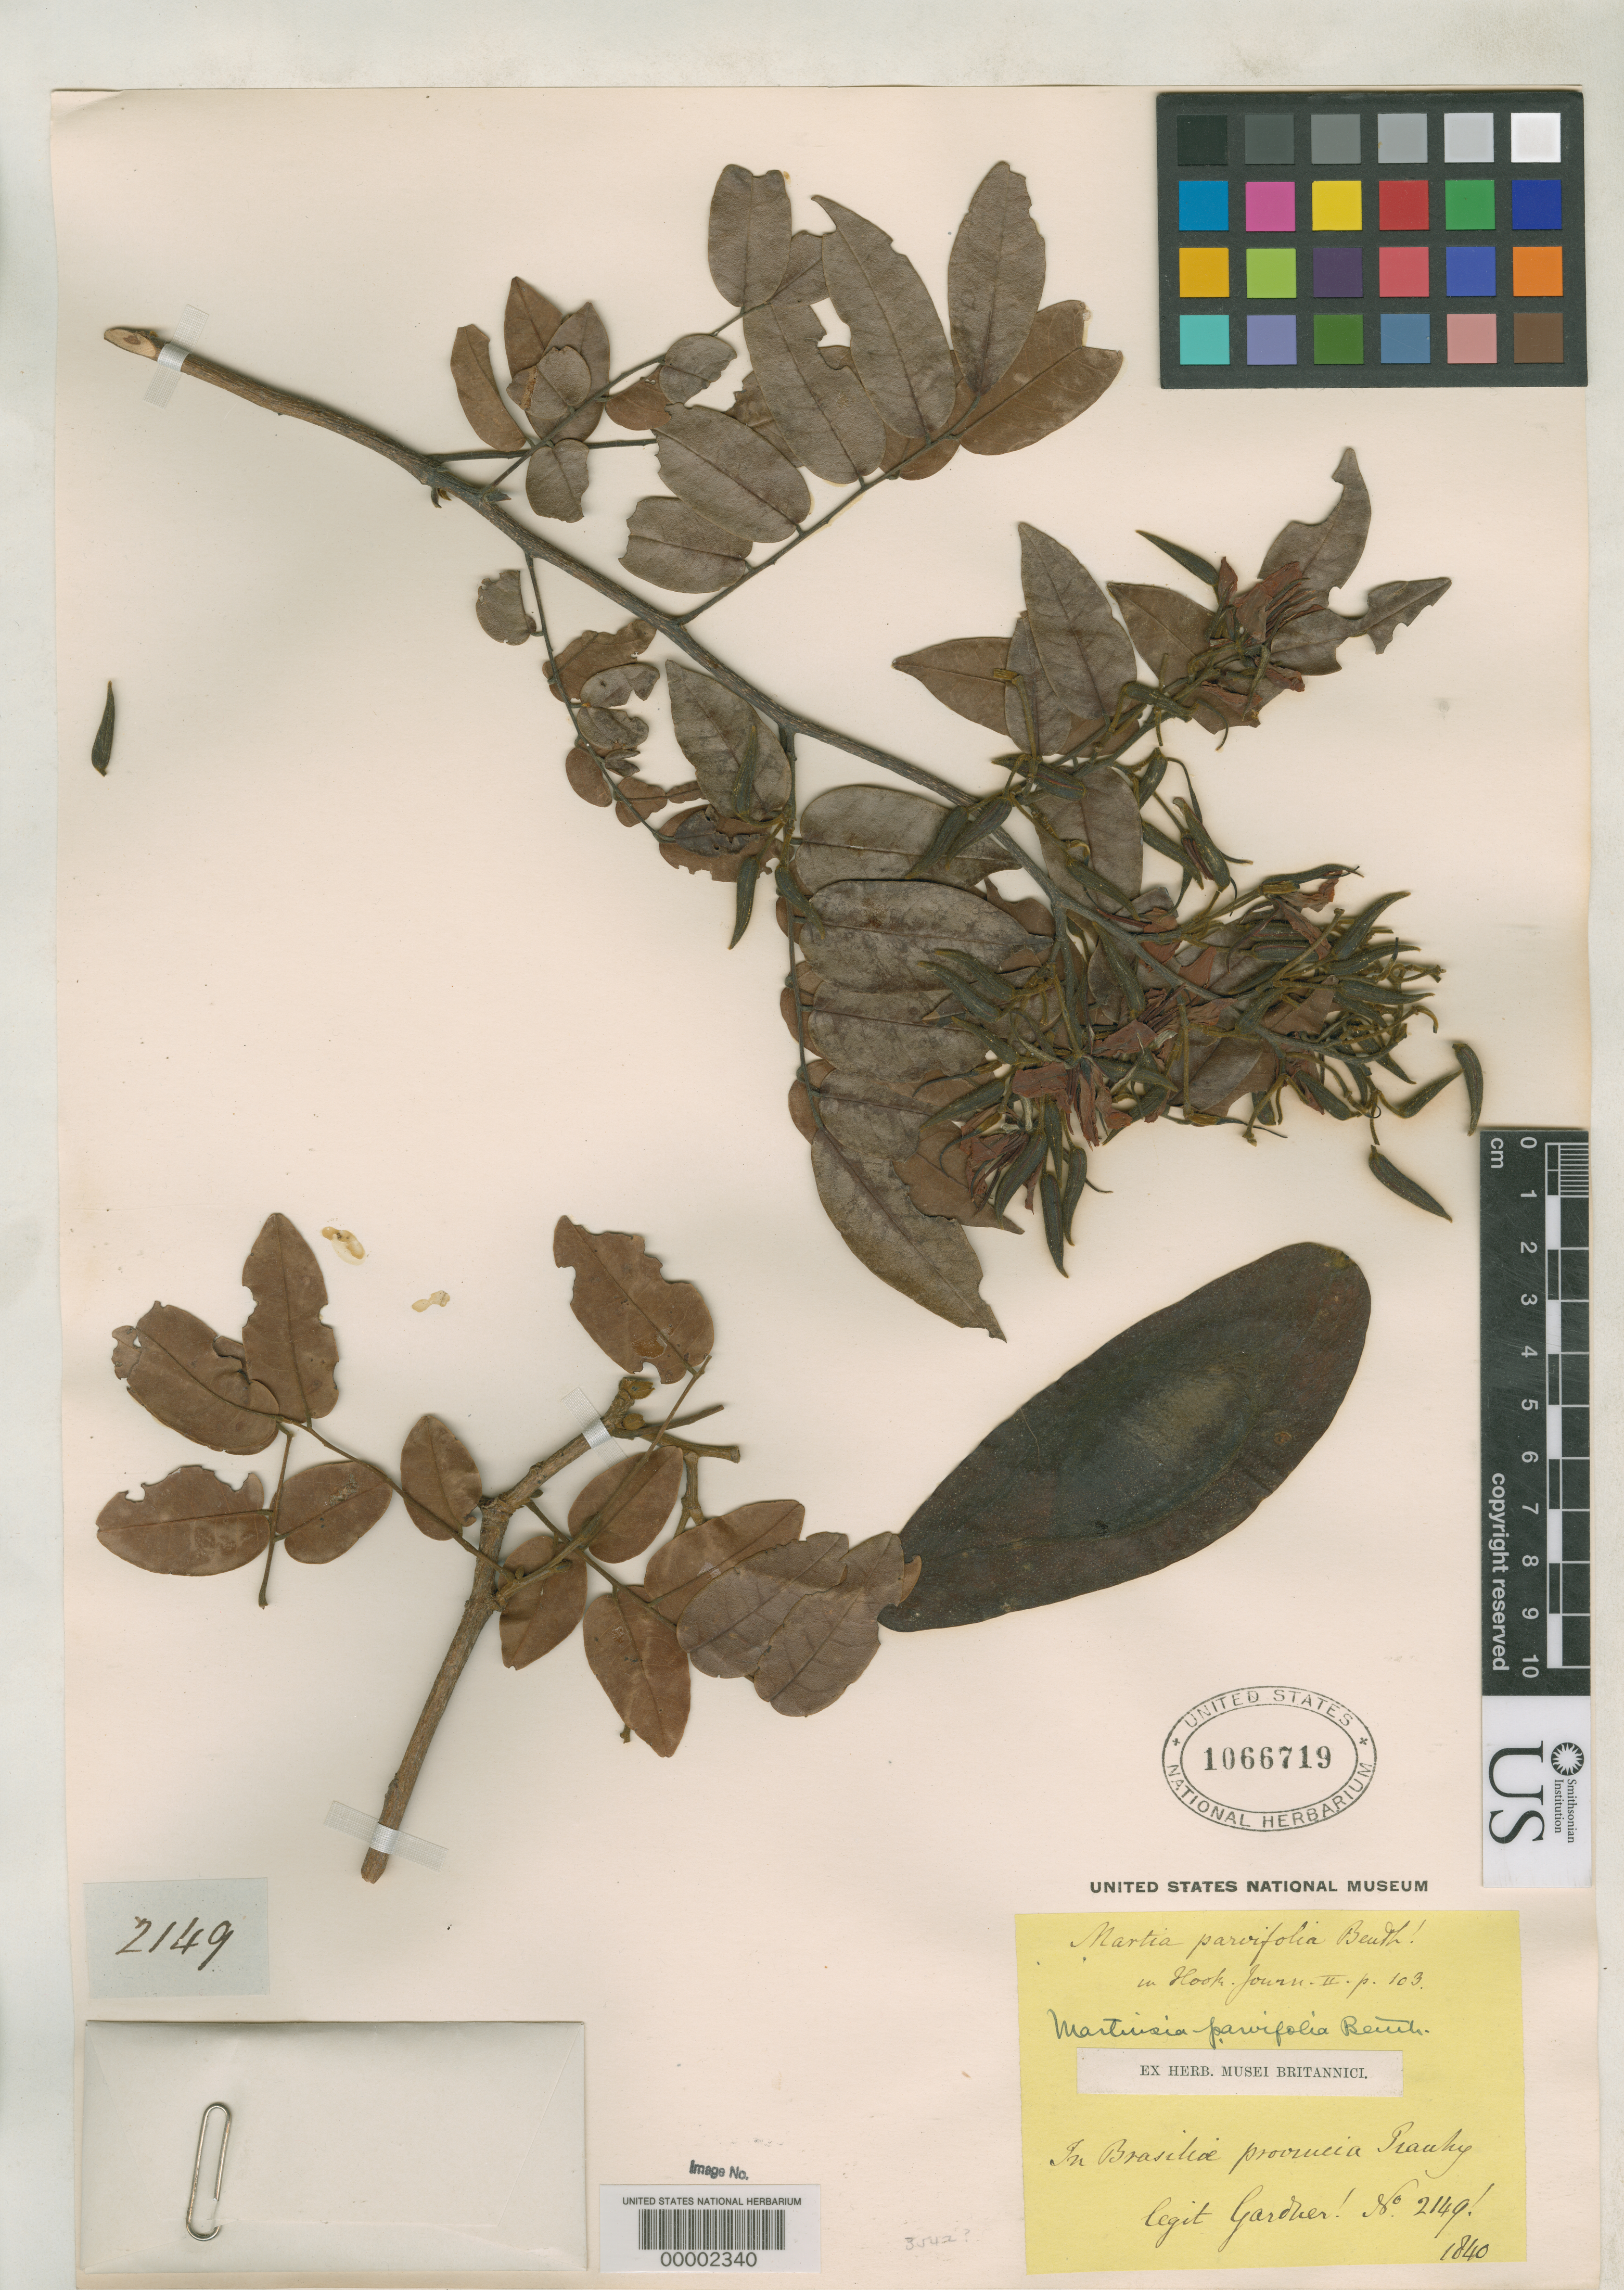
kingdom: Plantae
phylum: Tracheophyta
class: Magnoliopsida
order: Fabales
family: Fabaceae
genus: Martiusia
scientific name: Martiusia parvifolia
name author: Benth.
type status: Isolectotype; Type Collection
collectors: G. Gardner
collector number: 2149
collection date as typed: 1840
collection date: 1840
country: Brazil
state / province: Piauí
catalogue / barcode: US 1066719